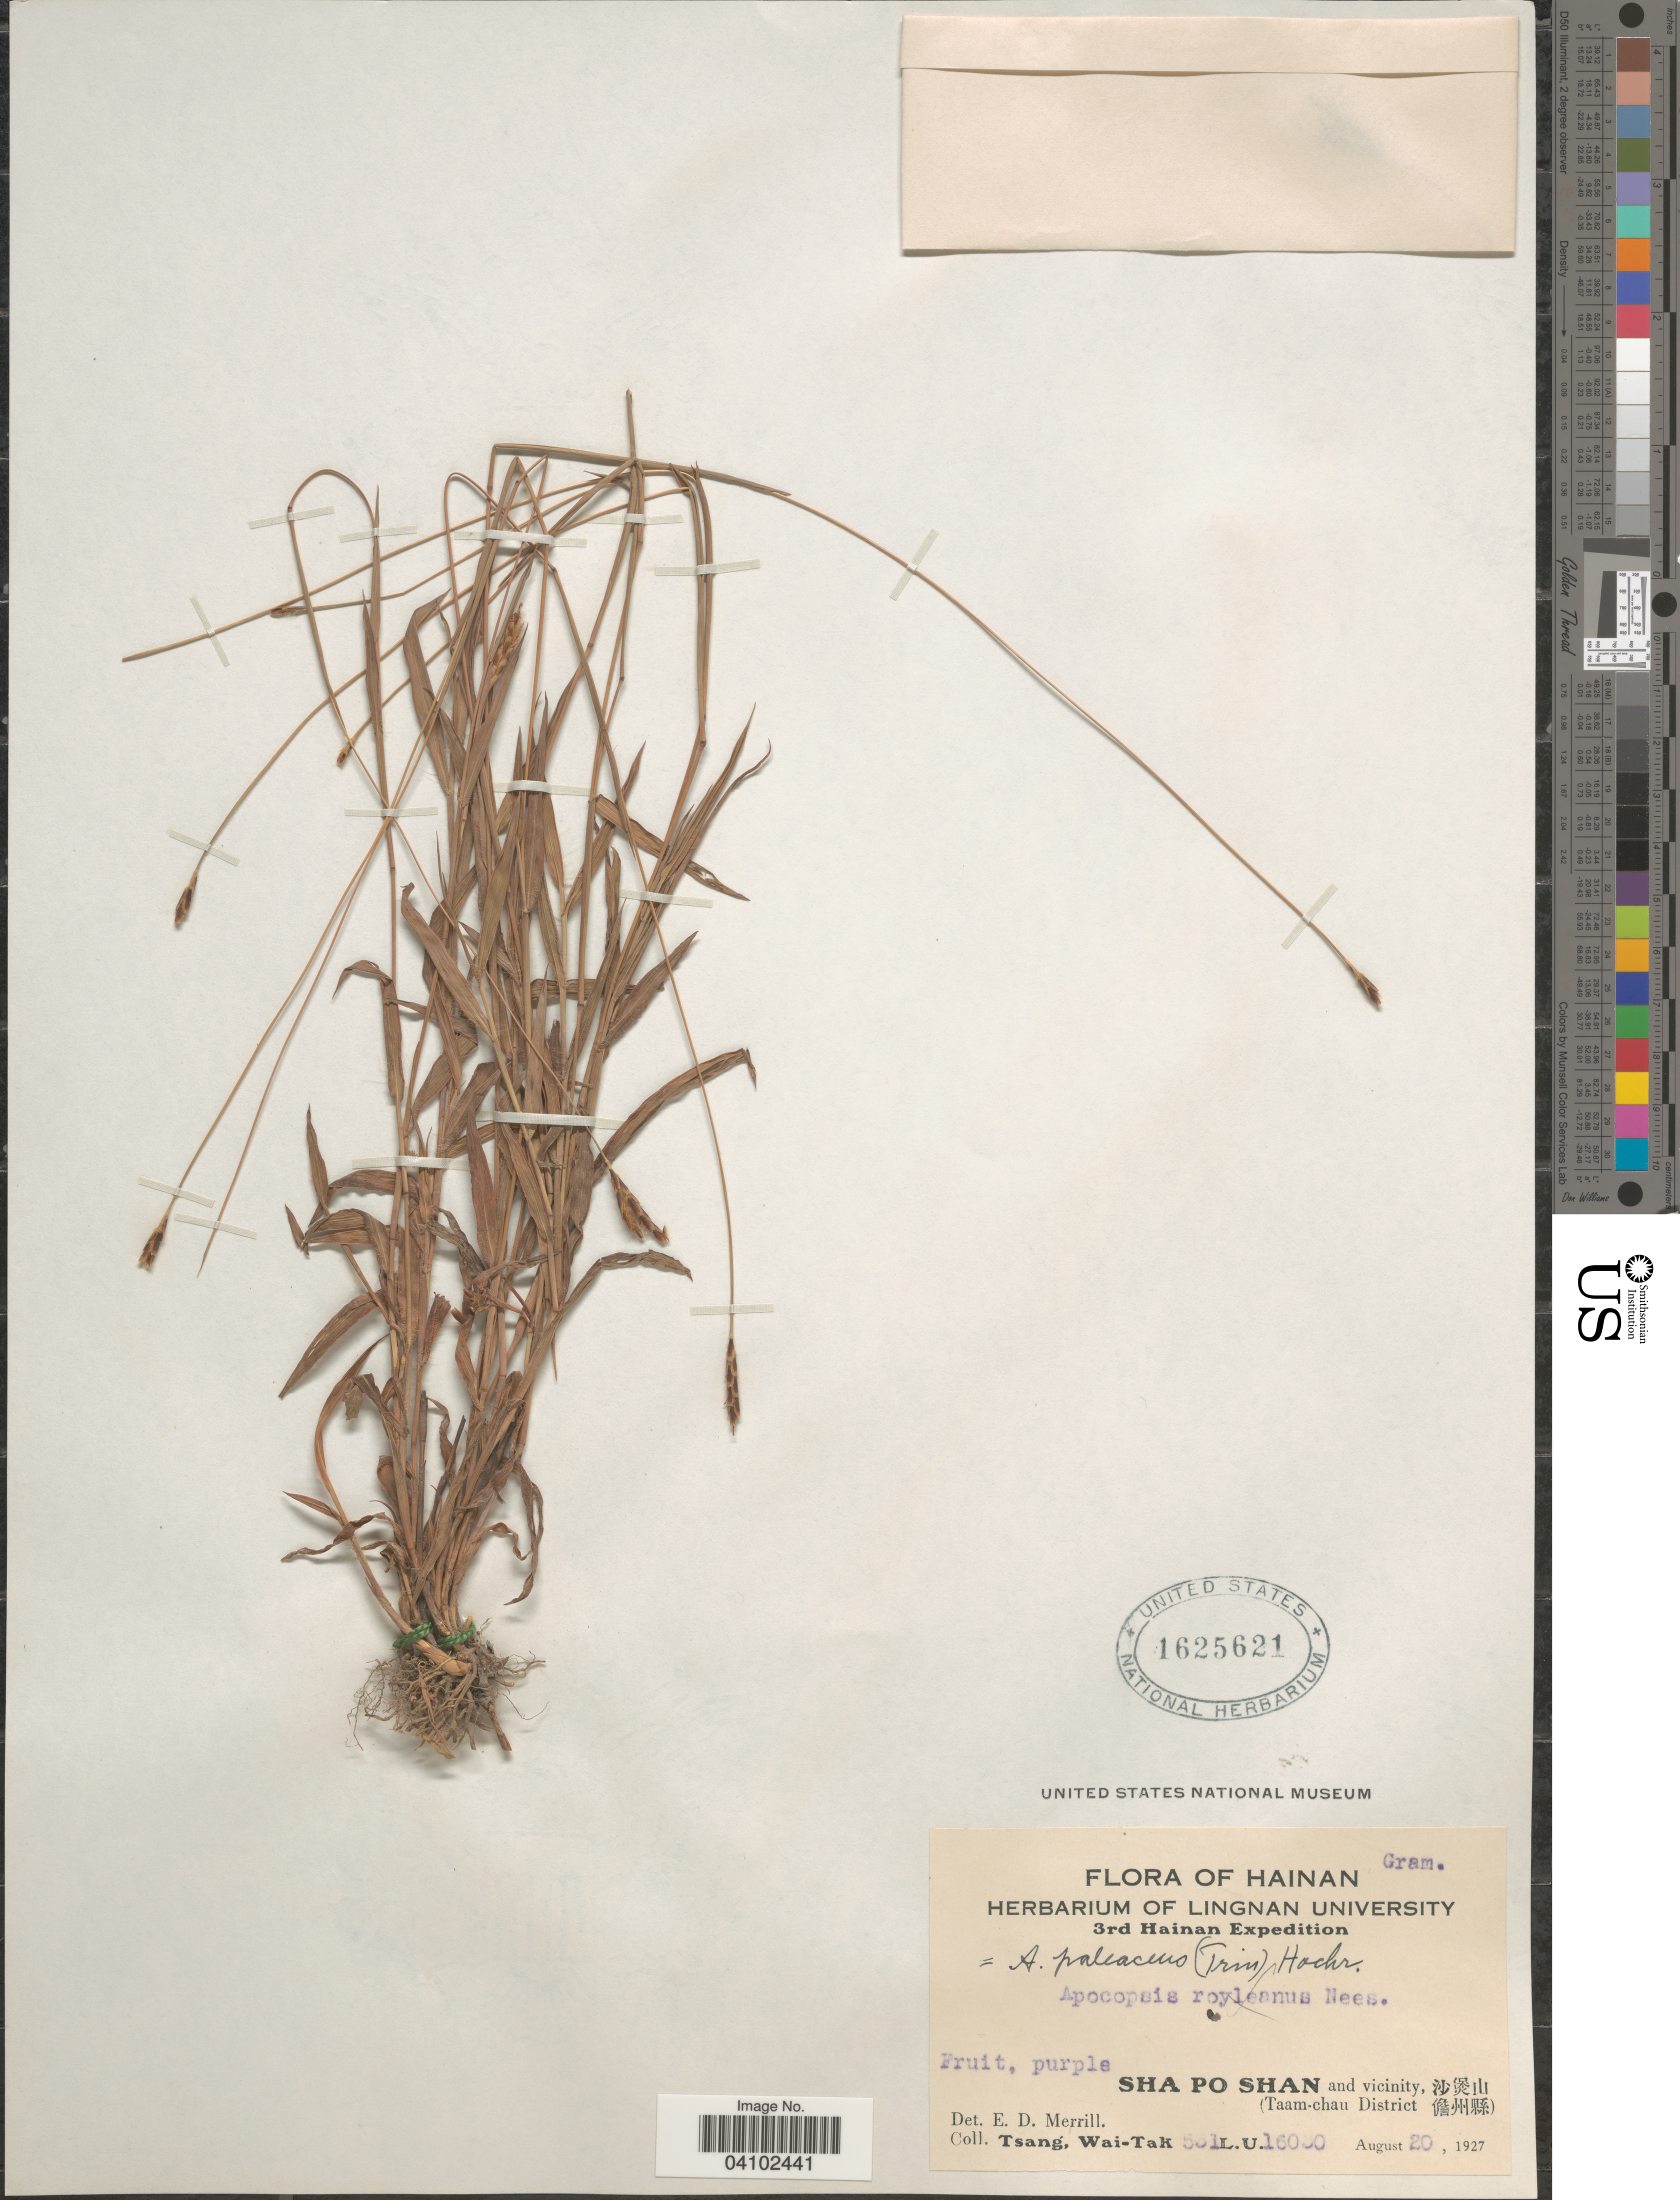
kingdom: Plantae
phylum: Tracheophyta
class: Liliopsida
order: Poales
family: Poaceae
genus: Apocopis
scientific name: Apocopis paleaceus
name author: Hochr.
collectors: W. T. Tsang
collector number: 531LU16030*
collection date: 1927-08-20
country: China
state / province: Hainan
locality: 3rd Hainan E[Foreign script]pedition. Sha Po Shan and vicinity, [Foreign script] (Taam-chau District [Foreign script]).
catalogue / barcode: US 1625621